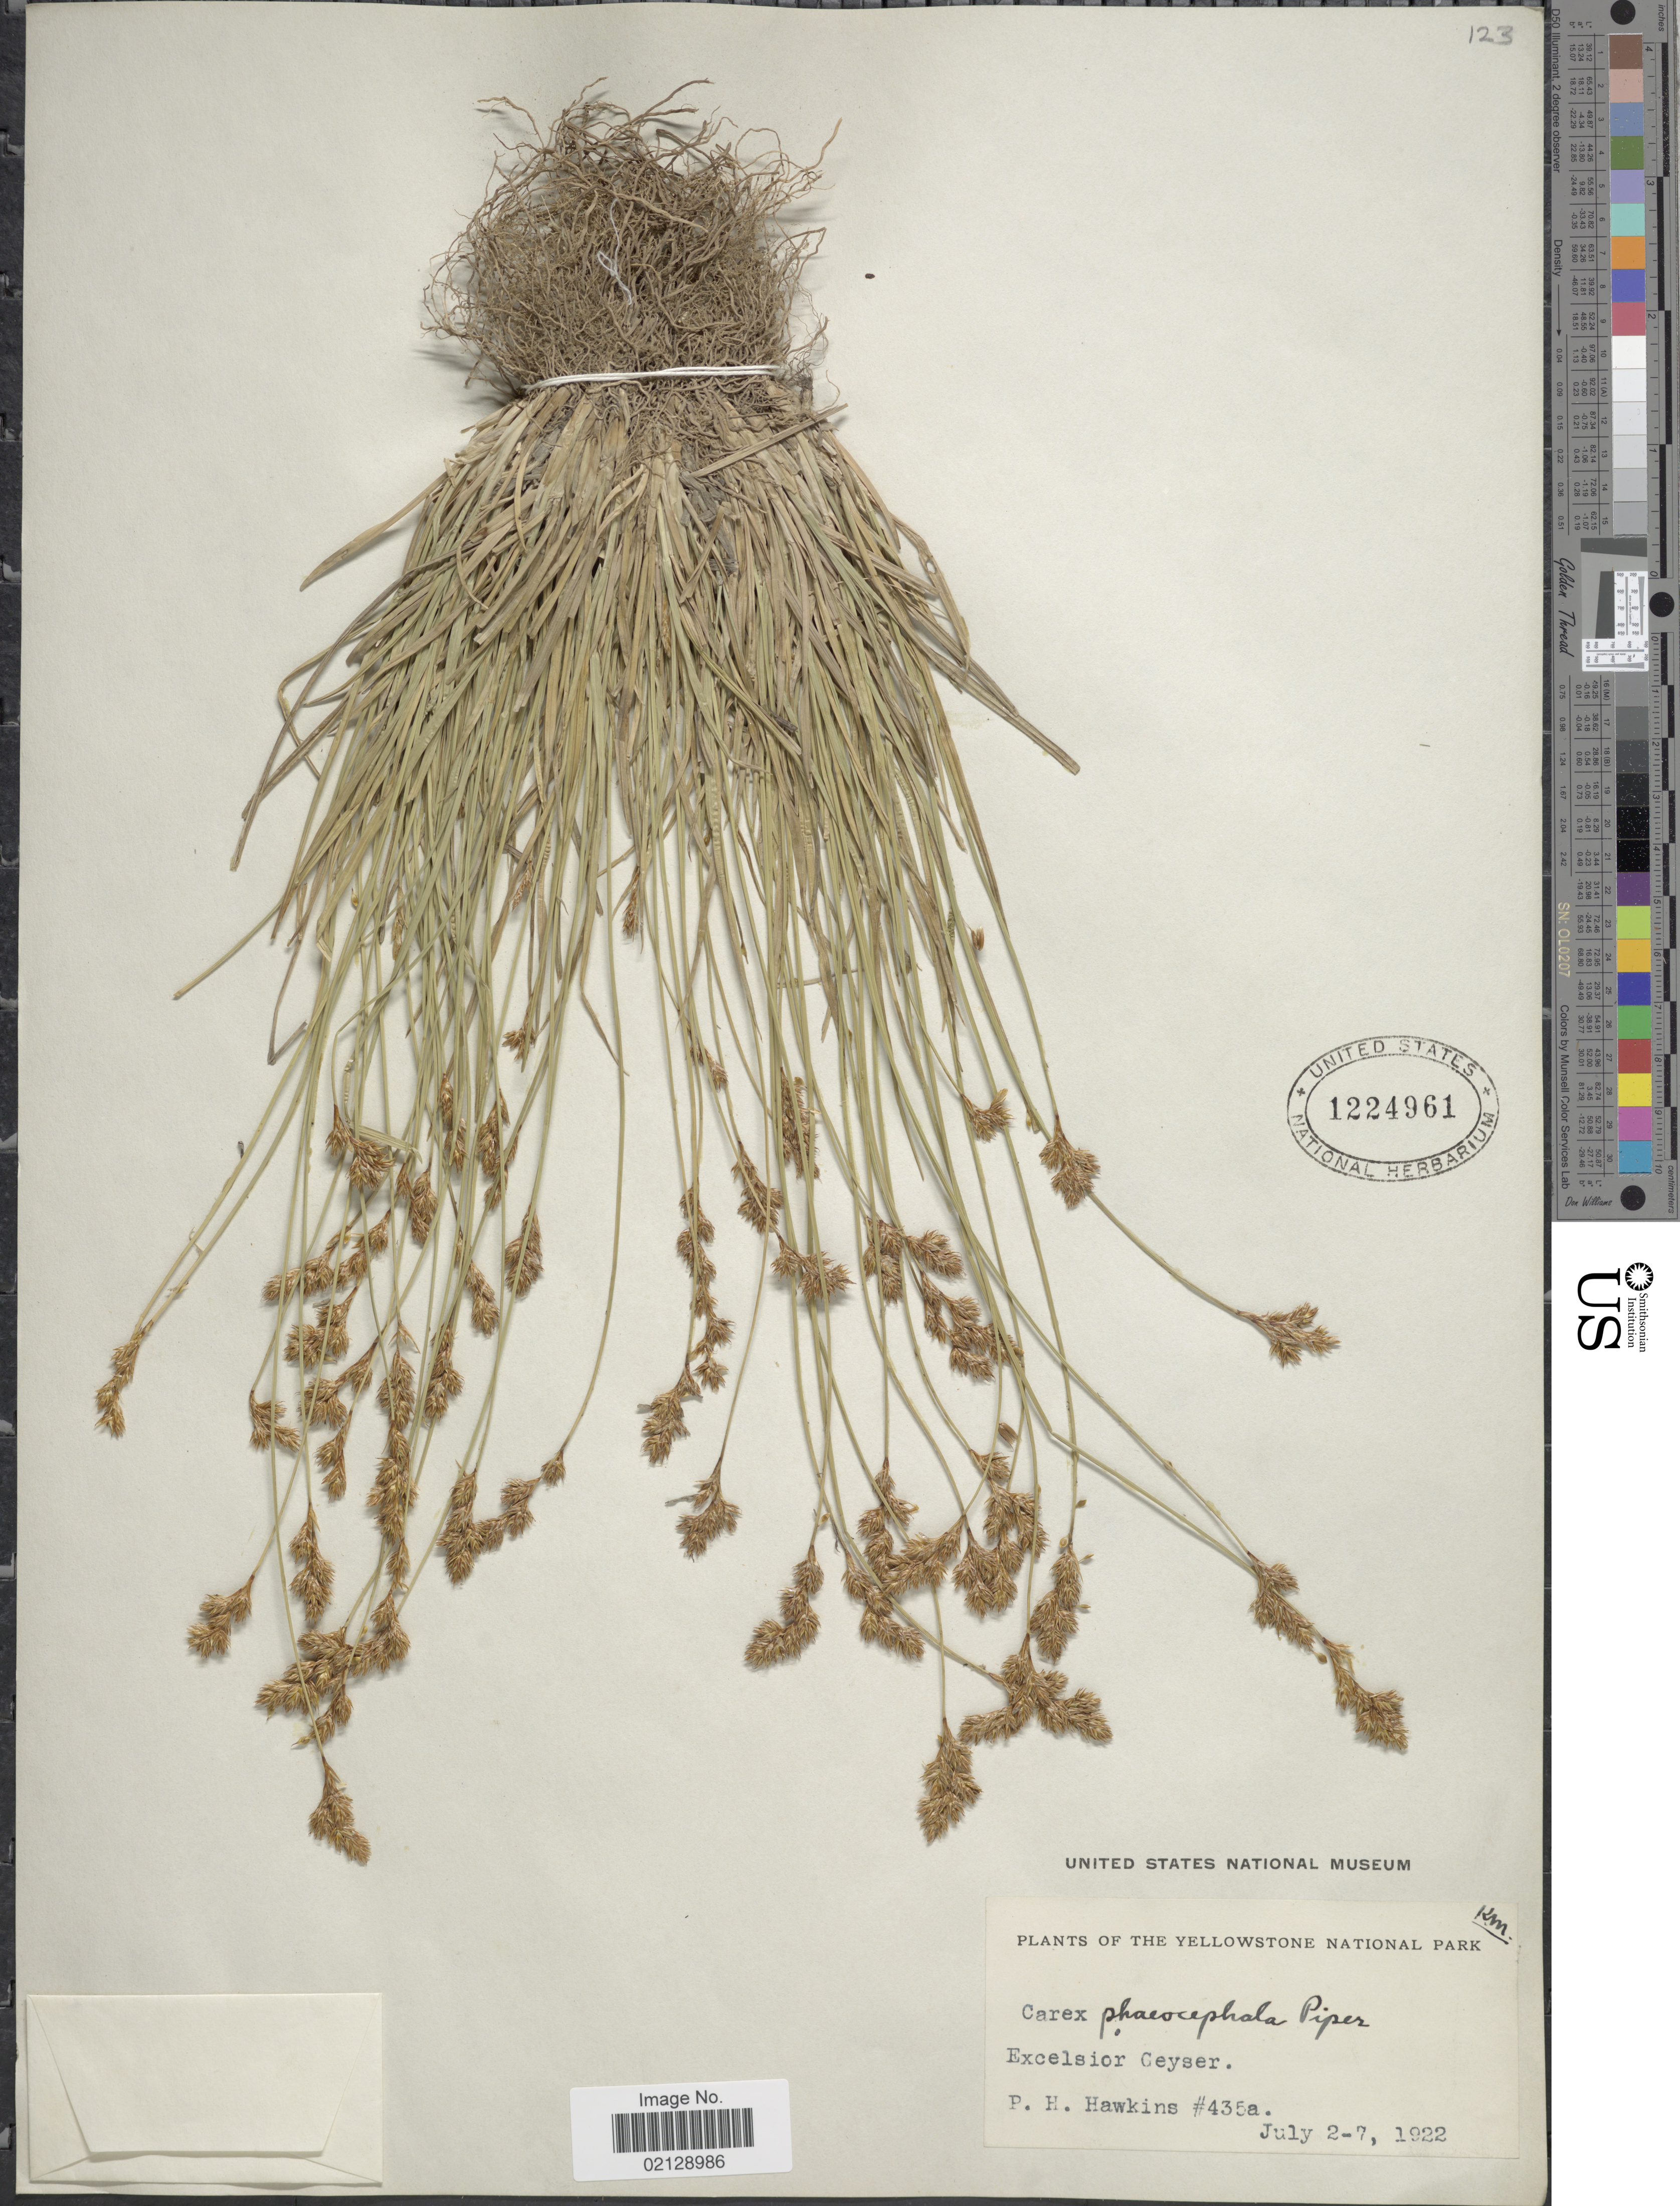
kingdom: Plantae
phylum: Tracheophyta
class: Liliopsida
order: Poales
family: Cyperaceae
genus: Carex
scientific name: Carex phaeocephala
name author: Piper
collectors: P. Hawkins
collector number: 435a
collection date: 1922-07-02/1922-07-07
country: United States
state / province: Wyoming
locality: The Yellowstone National Park, Excelsior Geyser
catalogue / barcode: US 1224961